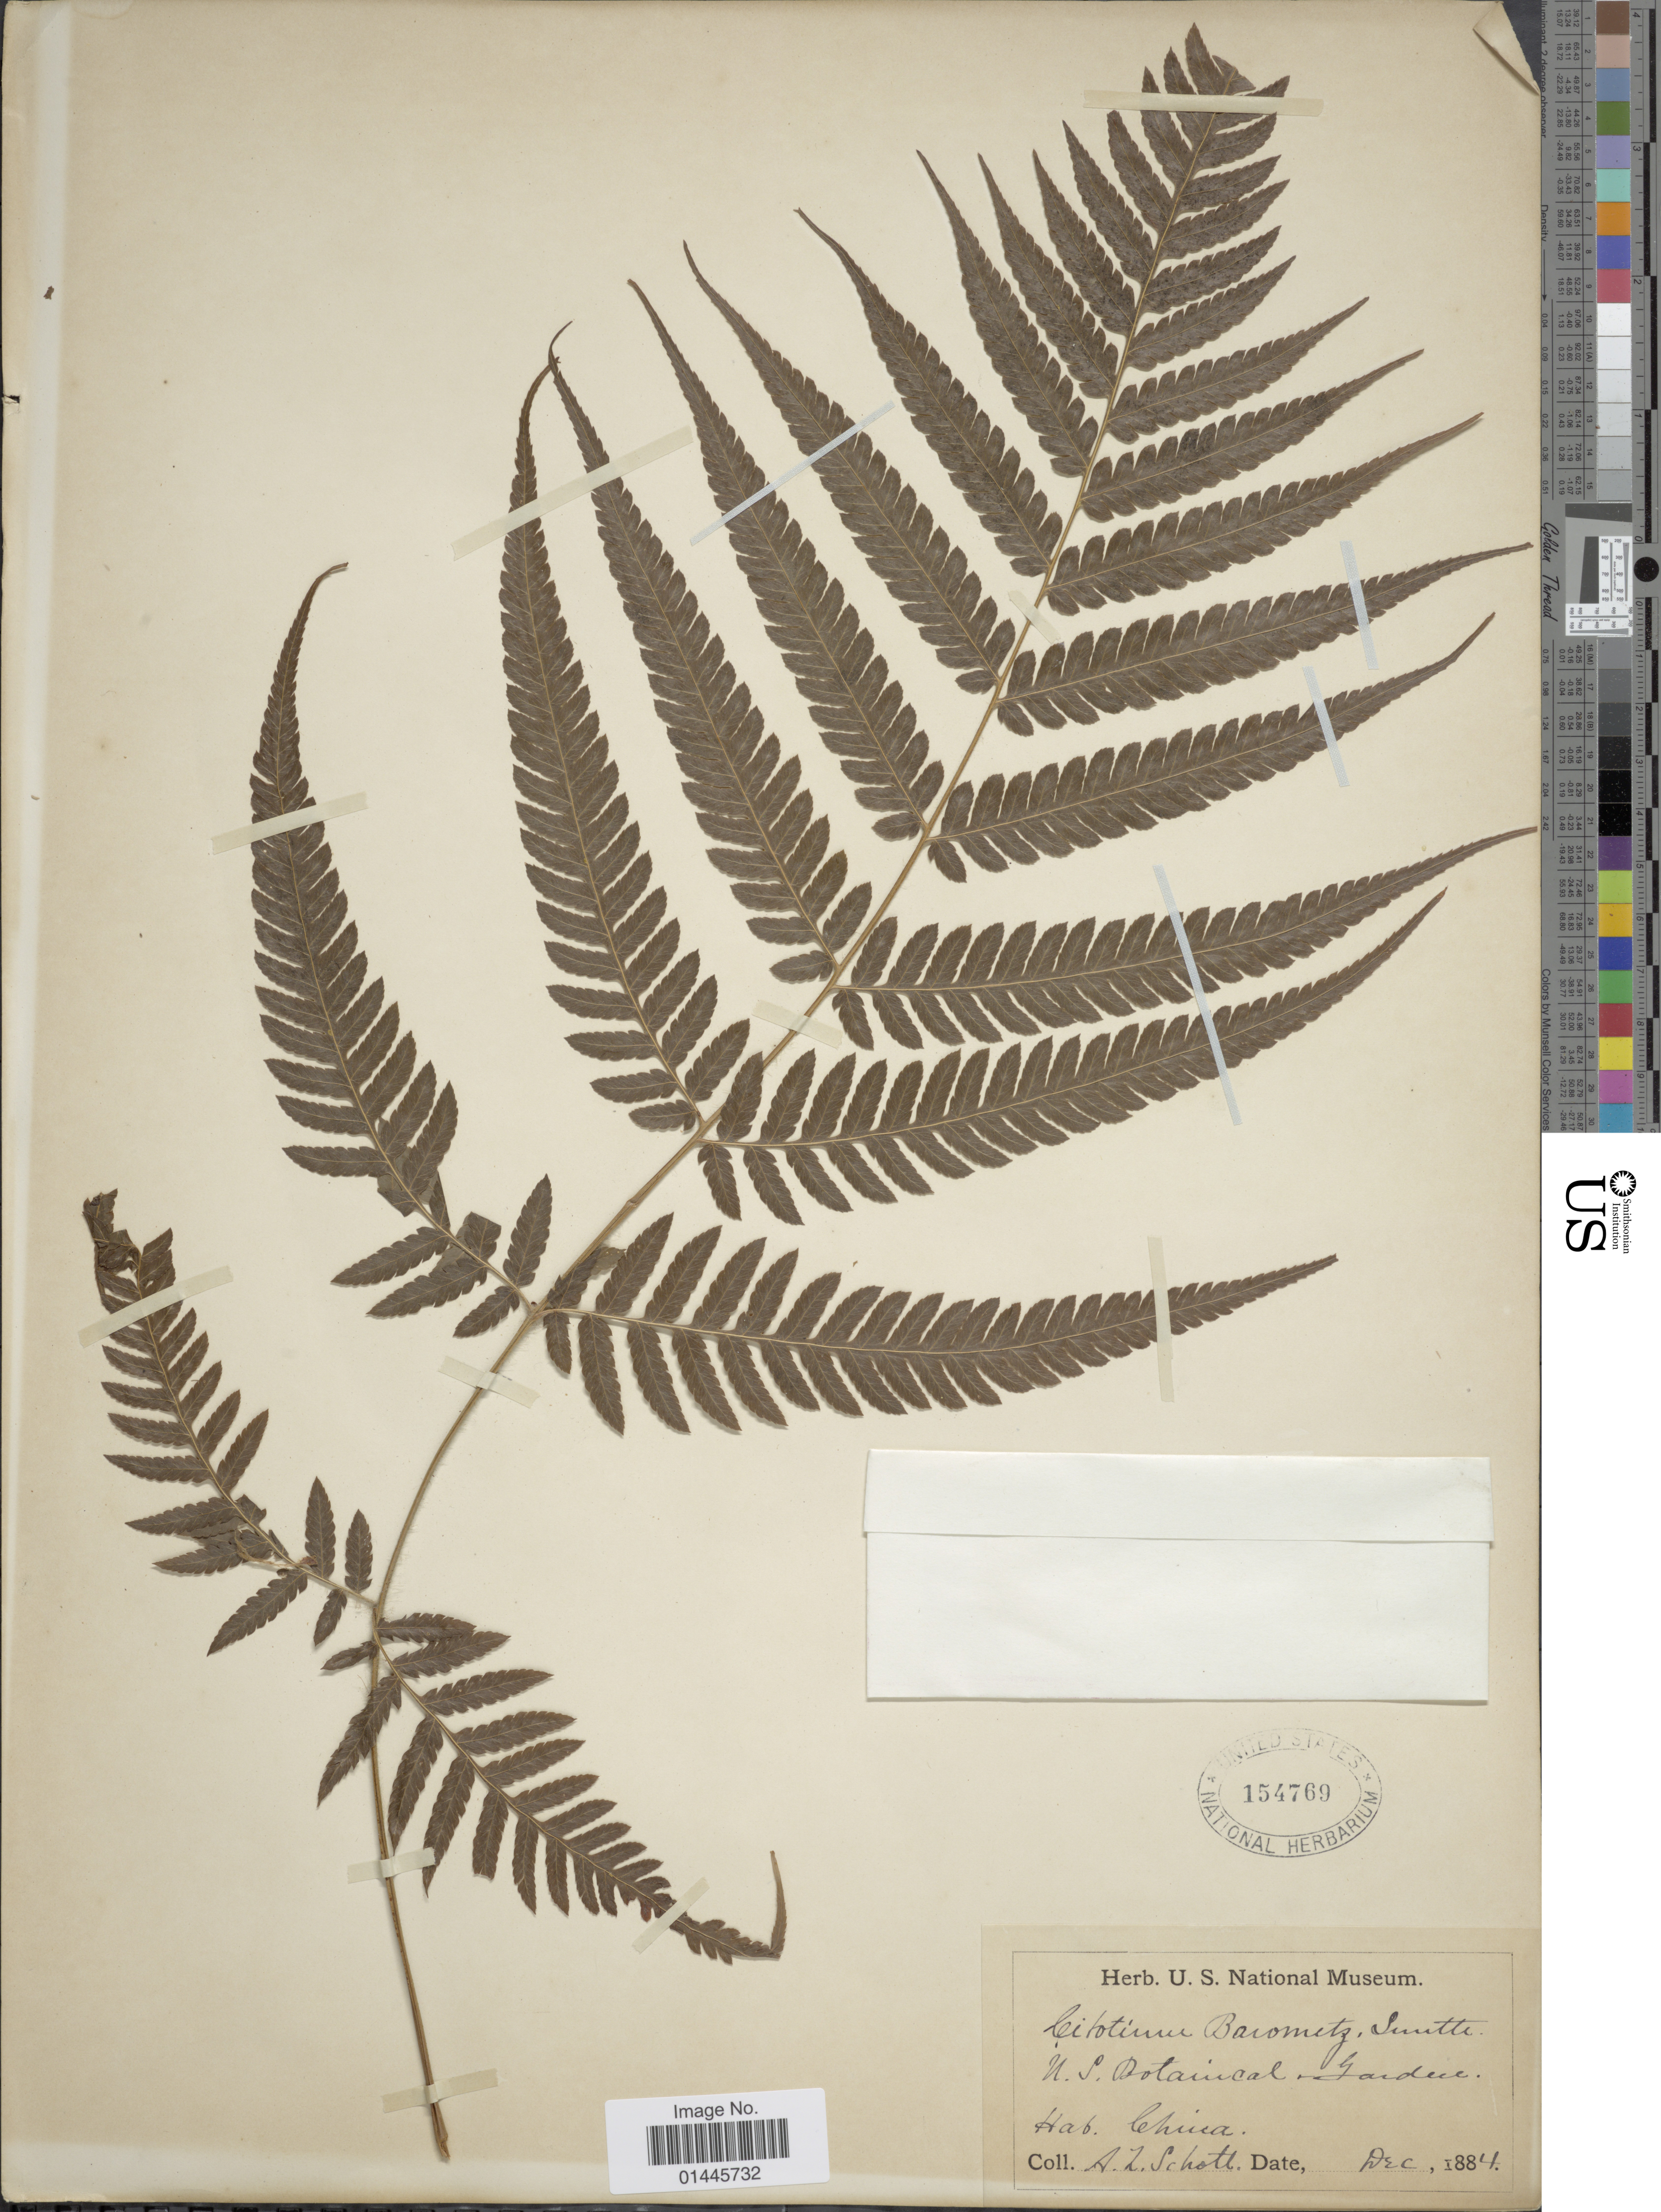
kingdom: Plantae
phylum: Tracheophyta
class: Polypodiopsida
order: Cyatheales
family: Cibotiaceae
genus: Cibotium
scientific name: Cibotium barometz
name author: (L.) J. Sm.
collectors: A. L. Schott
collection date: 1884-12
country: United States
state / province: District of Columbia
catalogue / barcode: US 154769